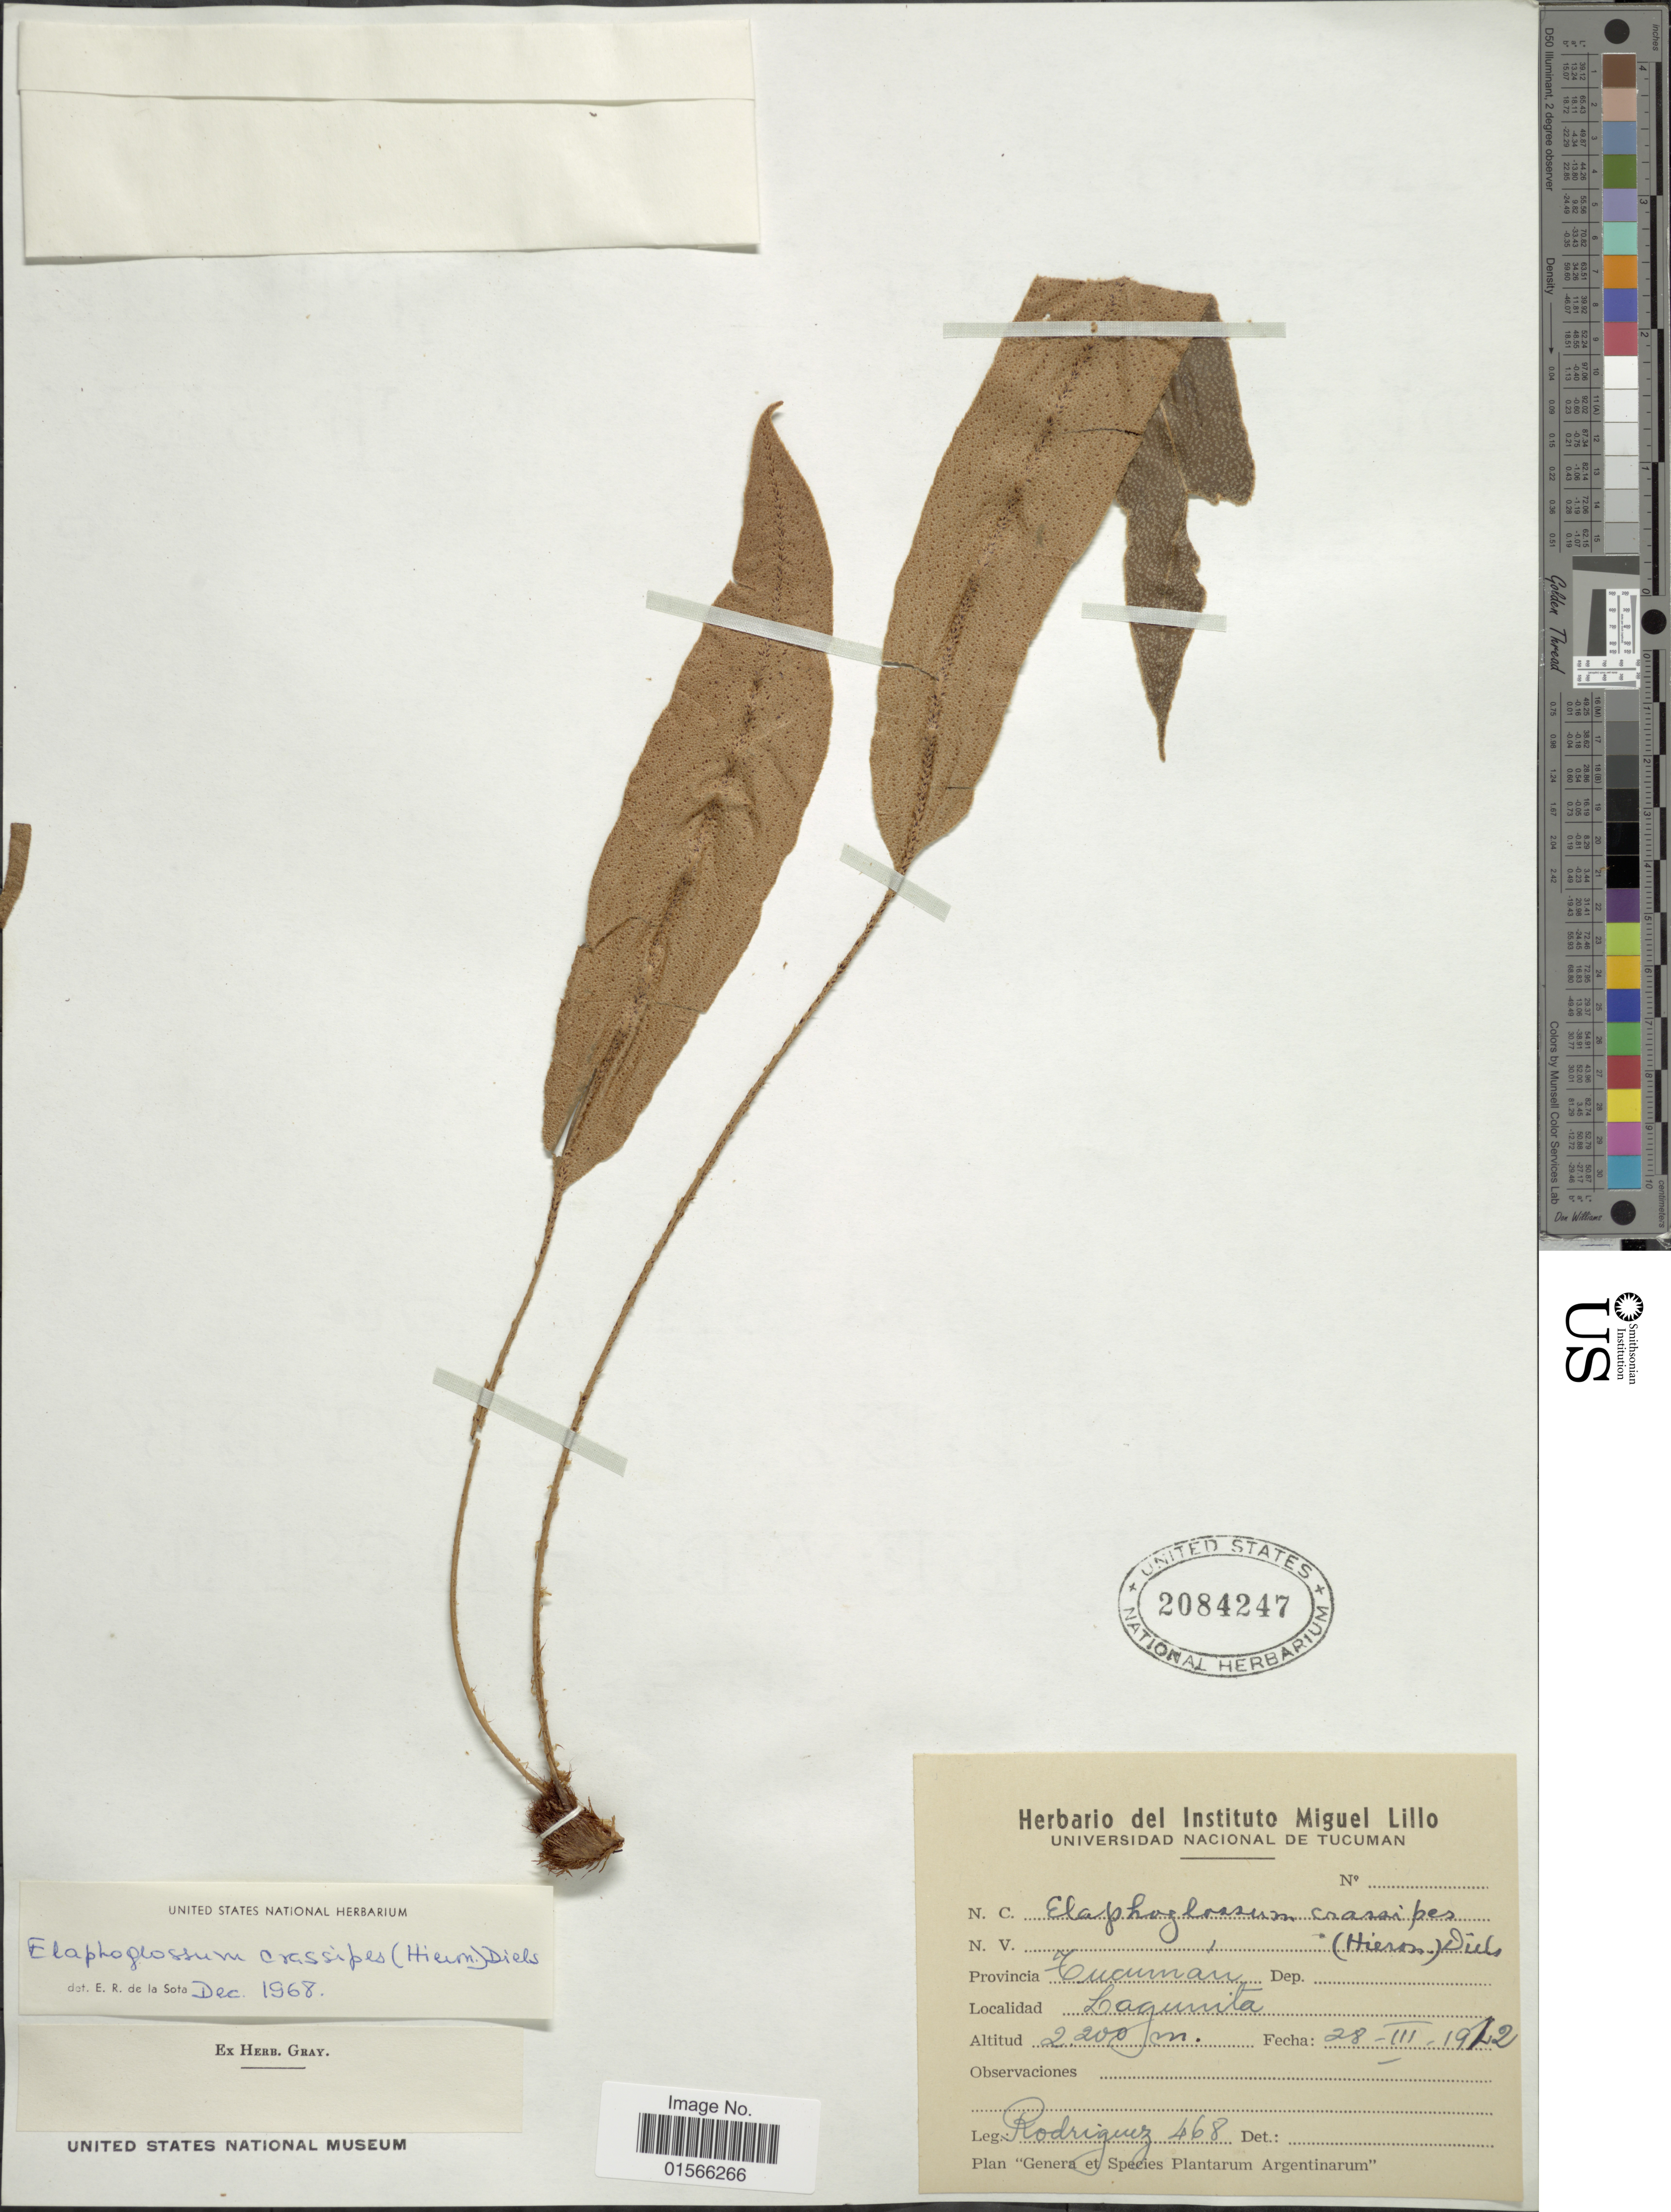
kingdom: Plantae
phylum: Tracheophyta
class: Polypodiopsida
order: Polypodiales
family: Dryopteridaceae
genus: Elaphoglossum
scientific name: Elaphoglossum crassipes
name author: (Hieron.) Diels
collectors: Rodriguez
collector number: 468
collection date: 1912-03-28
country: Argentina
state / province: Tucuman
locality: Lagunita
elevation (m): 2200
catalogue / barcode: US 2084247